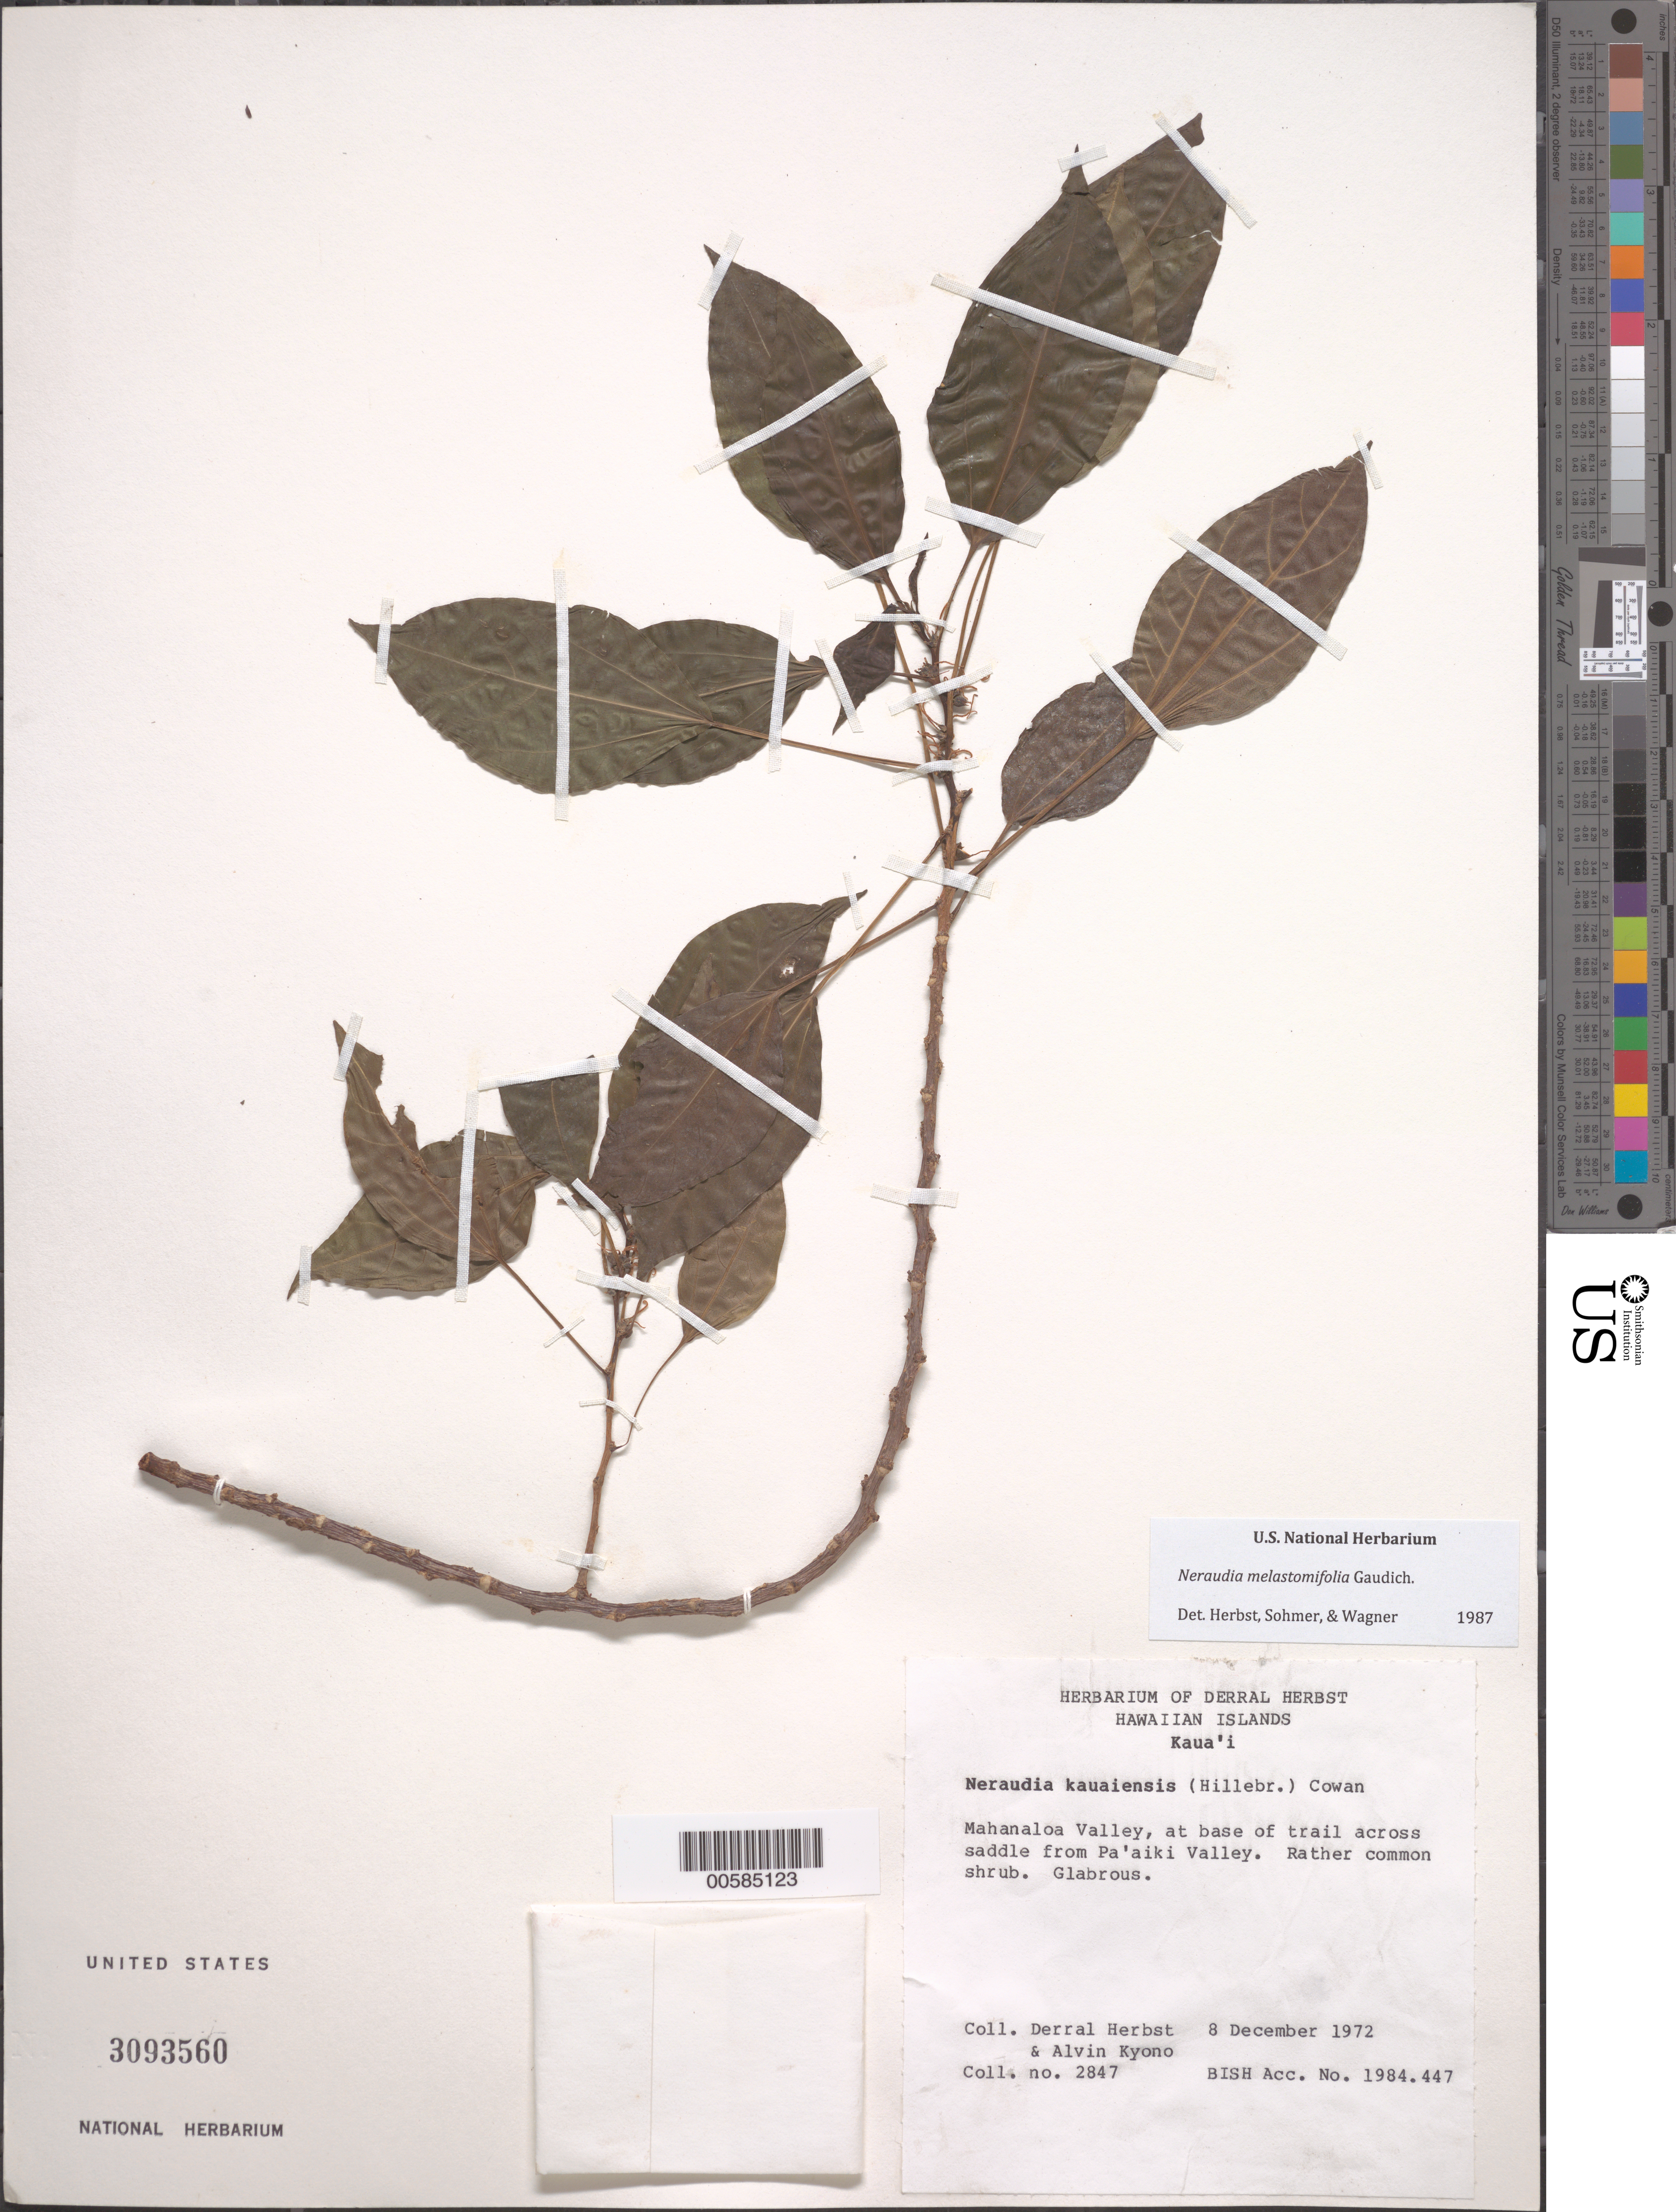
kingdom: Plantae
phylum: Tracheophyta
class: Magnoliopsida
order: Rosales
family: Urticaceae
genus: Neraudia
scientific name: Neraudia melastomifolia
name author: Gaudich.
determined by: Herbst, D. R.; Sohmer, S. H.; Wagner, W. L.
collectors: D. R. Herbst & A. Kyono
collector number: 2847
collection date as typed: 8 Dec 1972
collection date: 1972-12-08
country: United States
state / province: Hawaii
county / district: Kauai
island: Kaua'i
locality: Mahanaloa Valley, at base of trail across saddle from Pa'aiki Valley.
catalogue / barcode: US 3093560